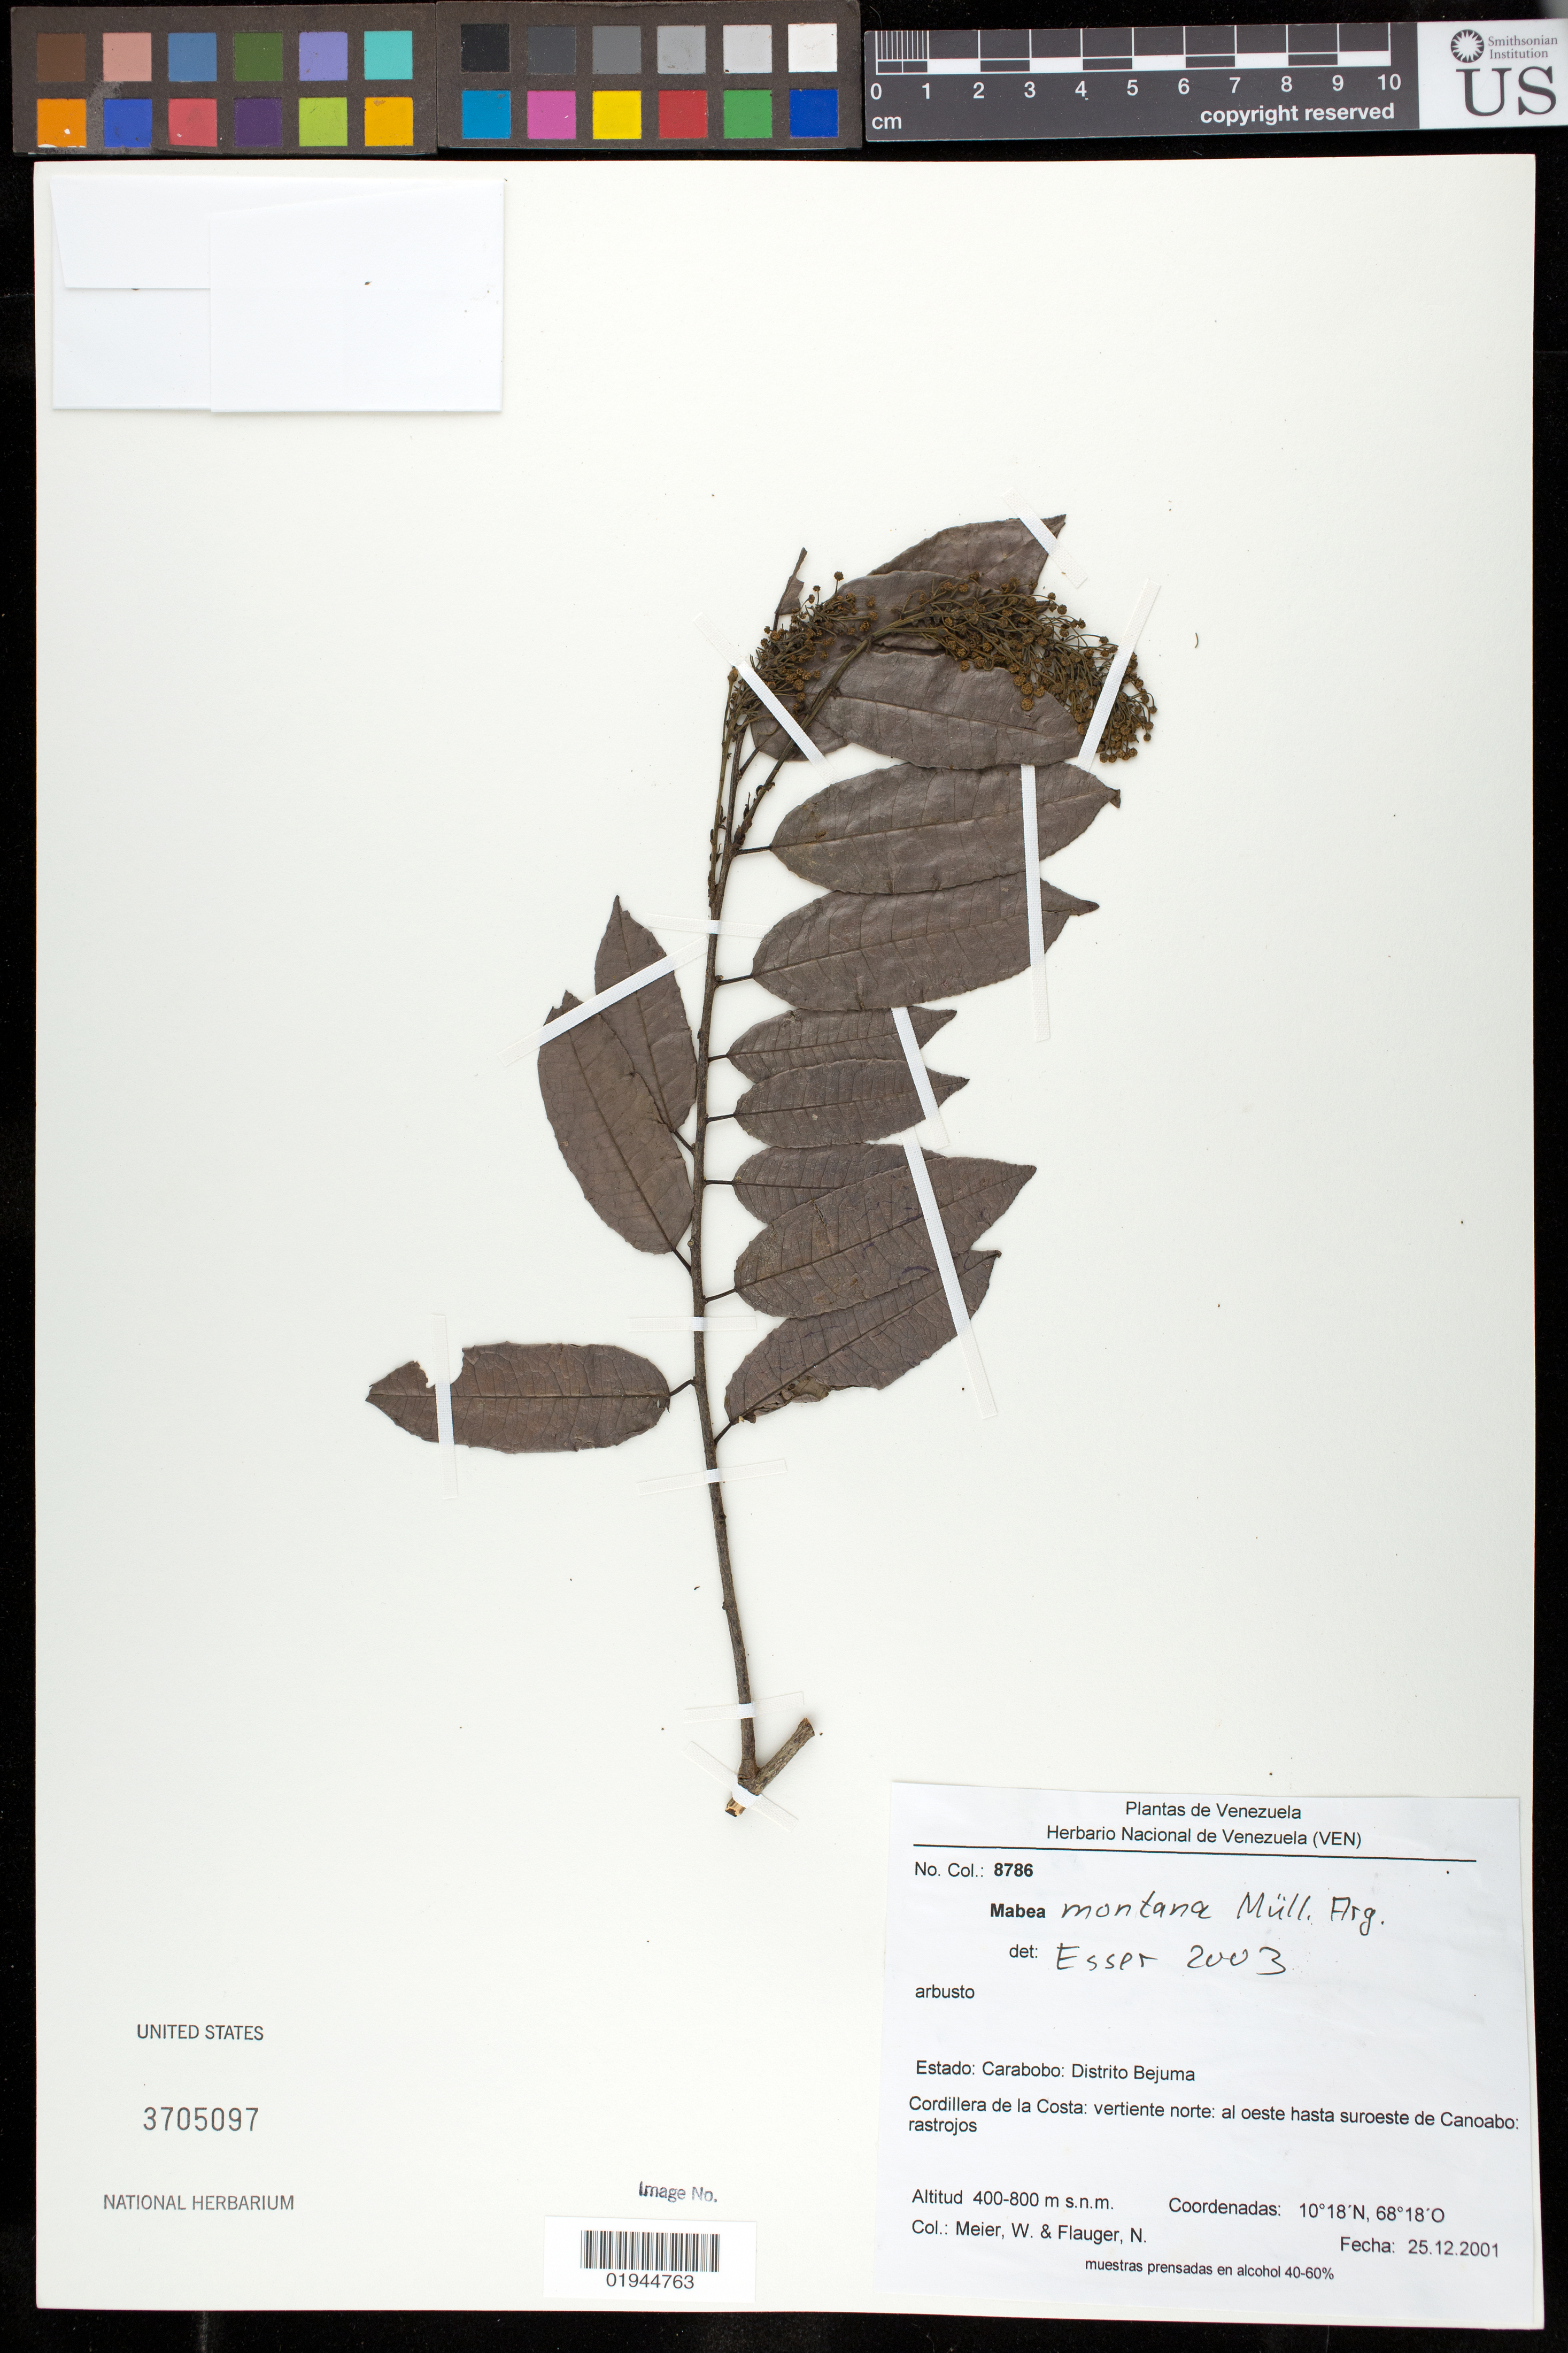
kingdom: Plantae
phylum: Tracheophyta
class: Magnoliopsida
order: Malpighiales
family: Euphorbiaceae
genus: Mabea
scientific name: Mabea montana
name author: Müll. Arg.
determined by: Esser, --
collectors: W. Meier & N. Flauger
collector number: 8786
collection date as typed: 25 Dec 2001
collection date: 2001-12-25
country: Venezuela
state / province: Carabobo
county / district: Bejuma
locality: Cordillera de la Costa; vertiente norte; al oeste hasta suroeste de Canoabo.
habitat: rastrojos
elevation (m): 400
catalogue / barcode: US 3705097